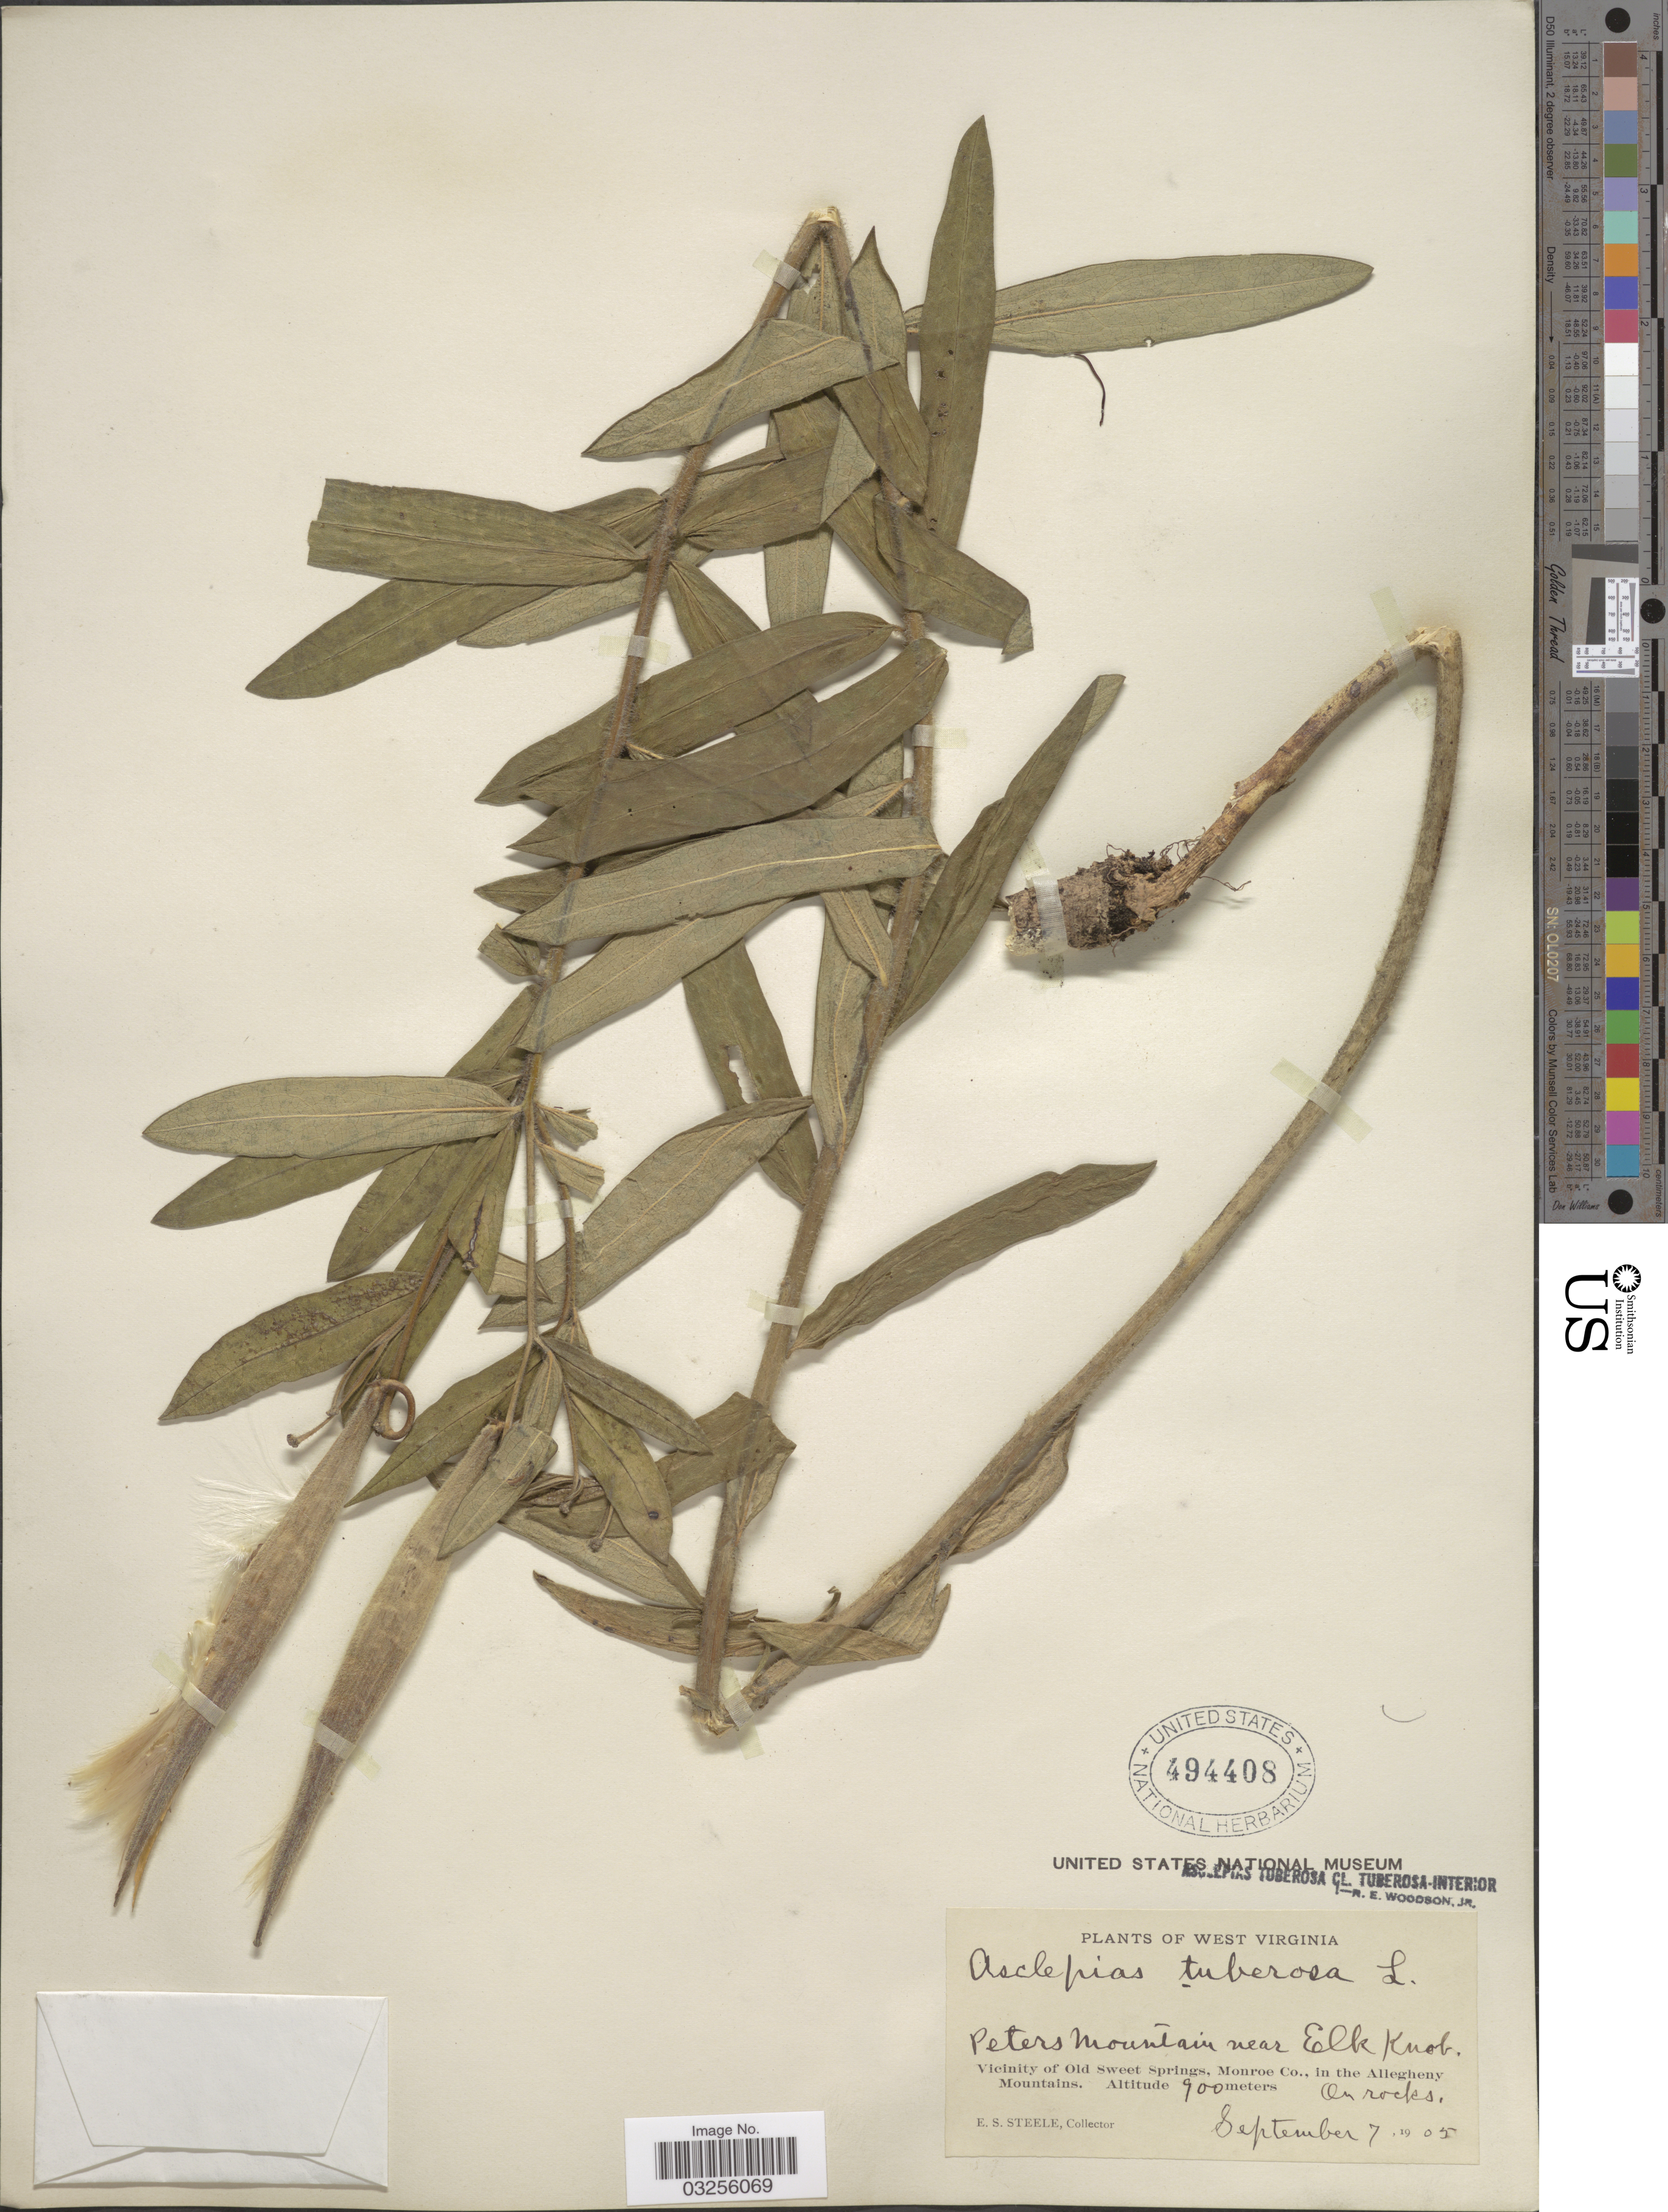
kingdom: Plantae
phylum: Tracheophyta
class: Magnoliopsida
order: Gentianales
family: Apocynaceae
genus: Asclepias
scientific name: Asclepias tuberosa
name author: L.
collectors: E. Steele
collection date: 1905-09-07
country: United States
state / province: West Virginia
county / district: Monroe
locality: Peters Mountain near Elk Knob. Vicinity of Old Sweet Springs, Monroe Co., in the Allegheny Mountains.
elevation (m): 900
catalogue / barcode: US 494408